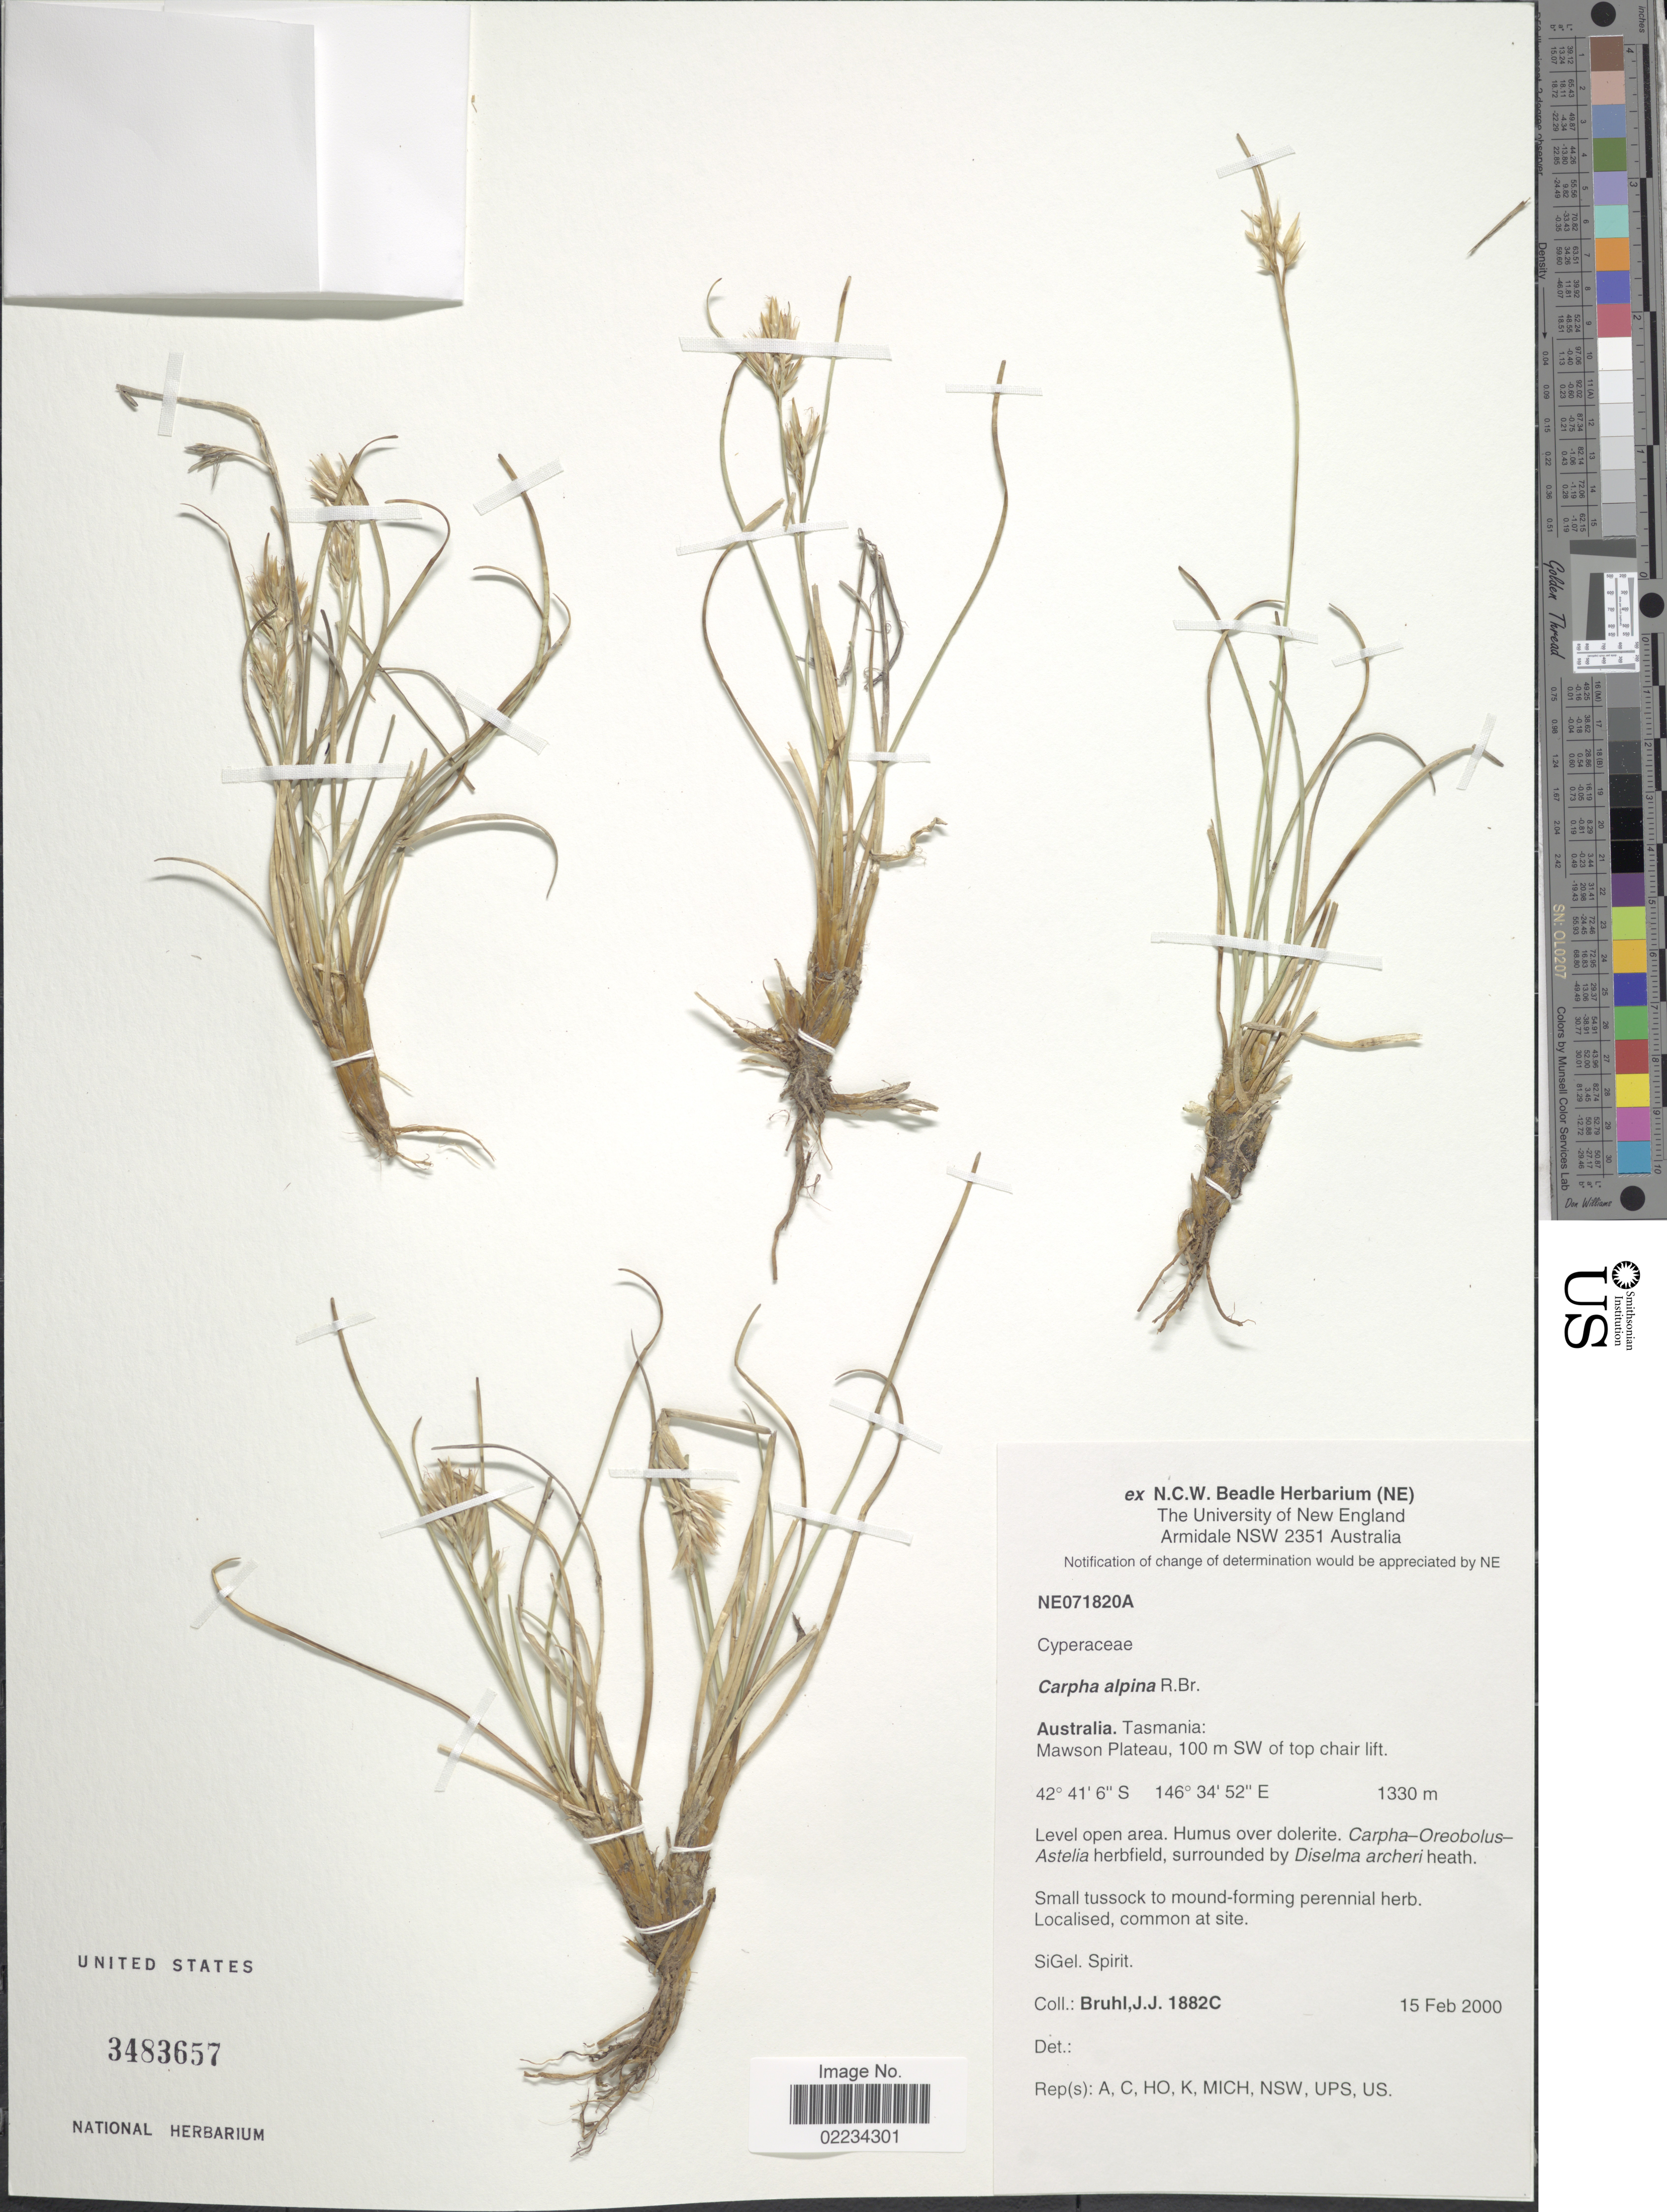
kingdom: Plantae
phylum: Tracheophyta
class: Liliopsida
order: Poales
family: Cyperaceae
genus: Carpha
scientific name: Carpha alpina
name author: R. Br.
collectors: J. Bruhl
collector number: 1882C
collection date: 2000-02-15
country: Australia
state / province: Tasmania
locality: Mawson Plateau, 100 m SW of top chair lift. Level open area.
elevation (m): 1330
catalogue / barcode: US 3483657